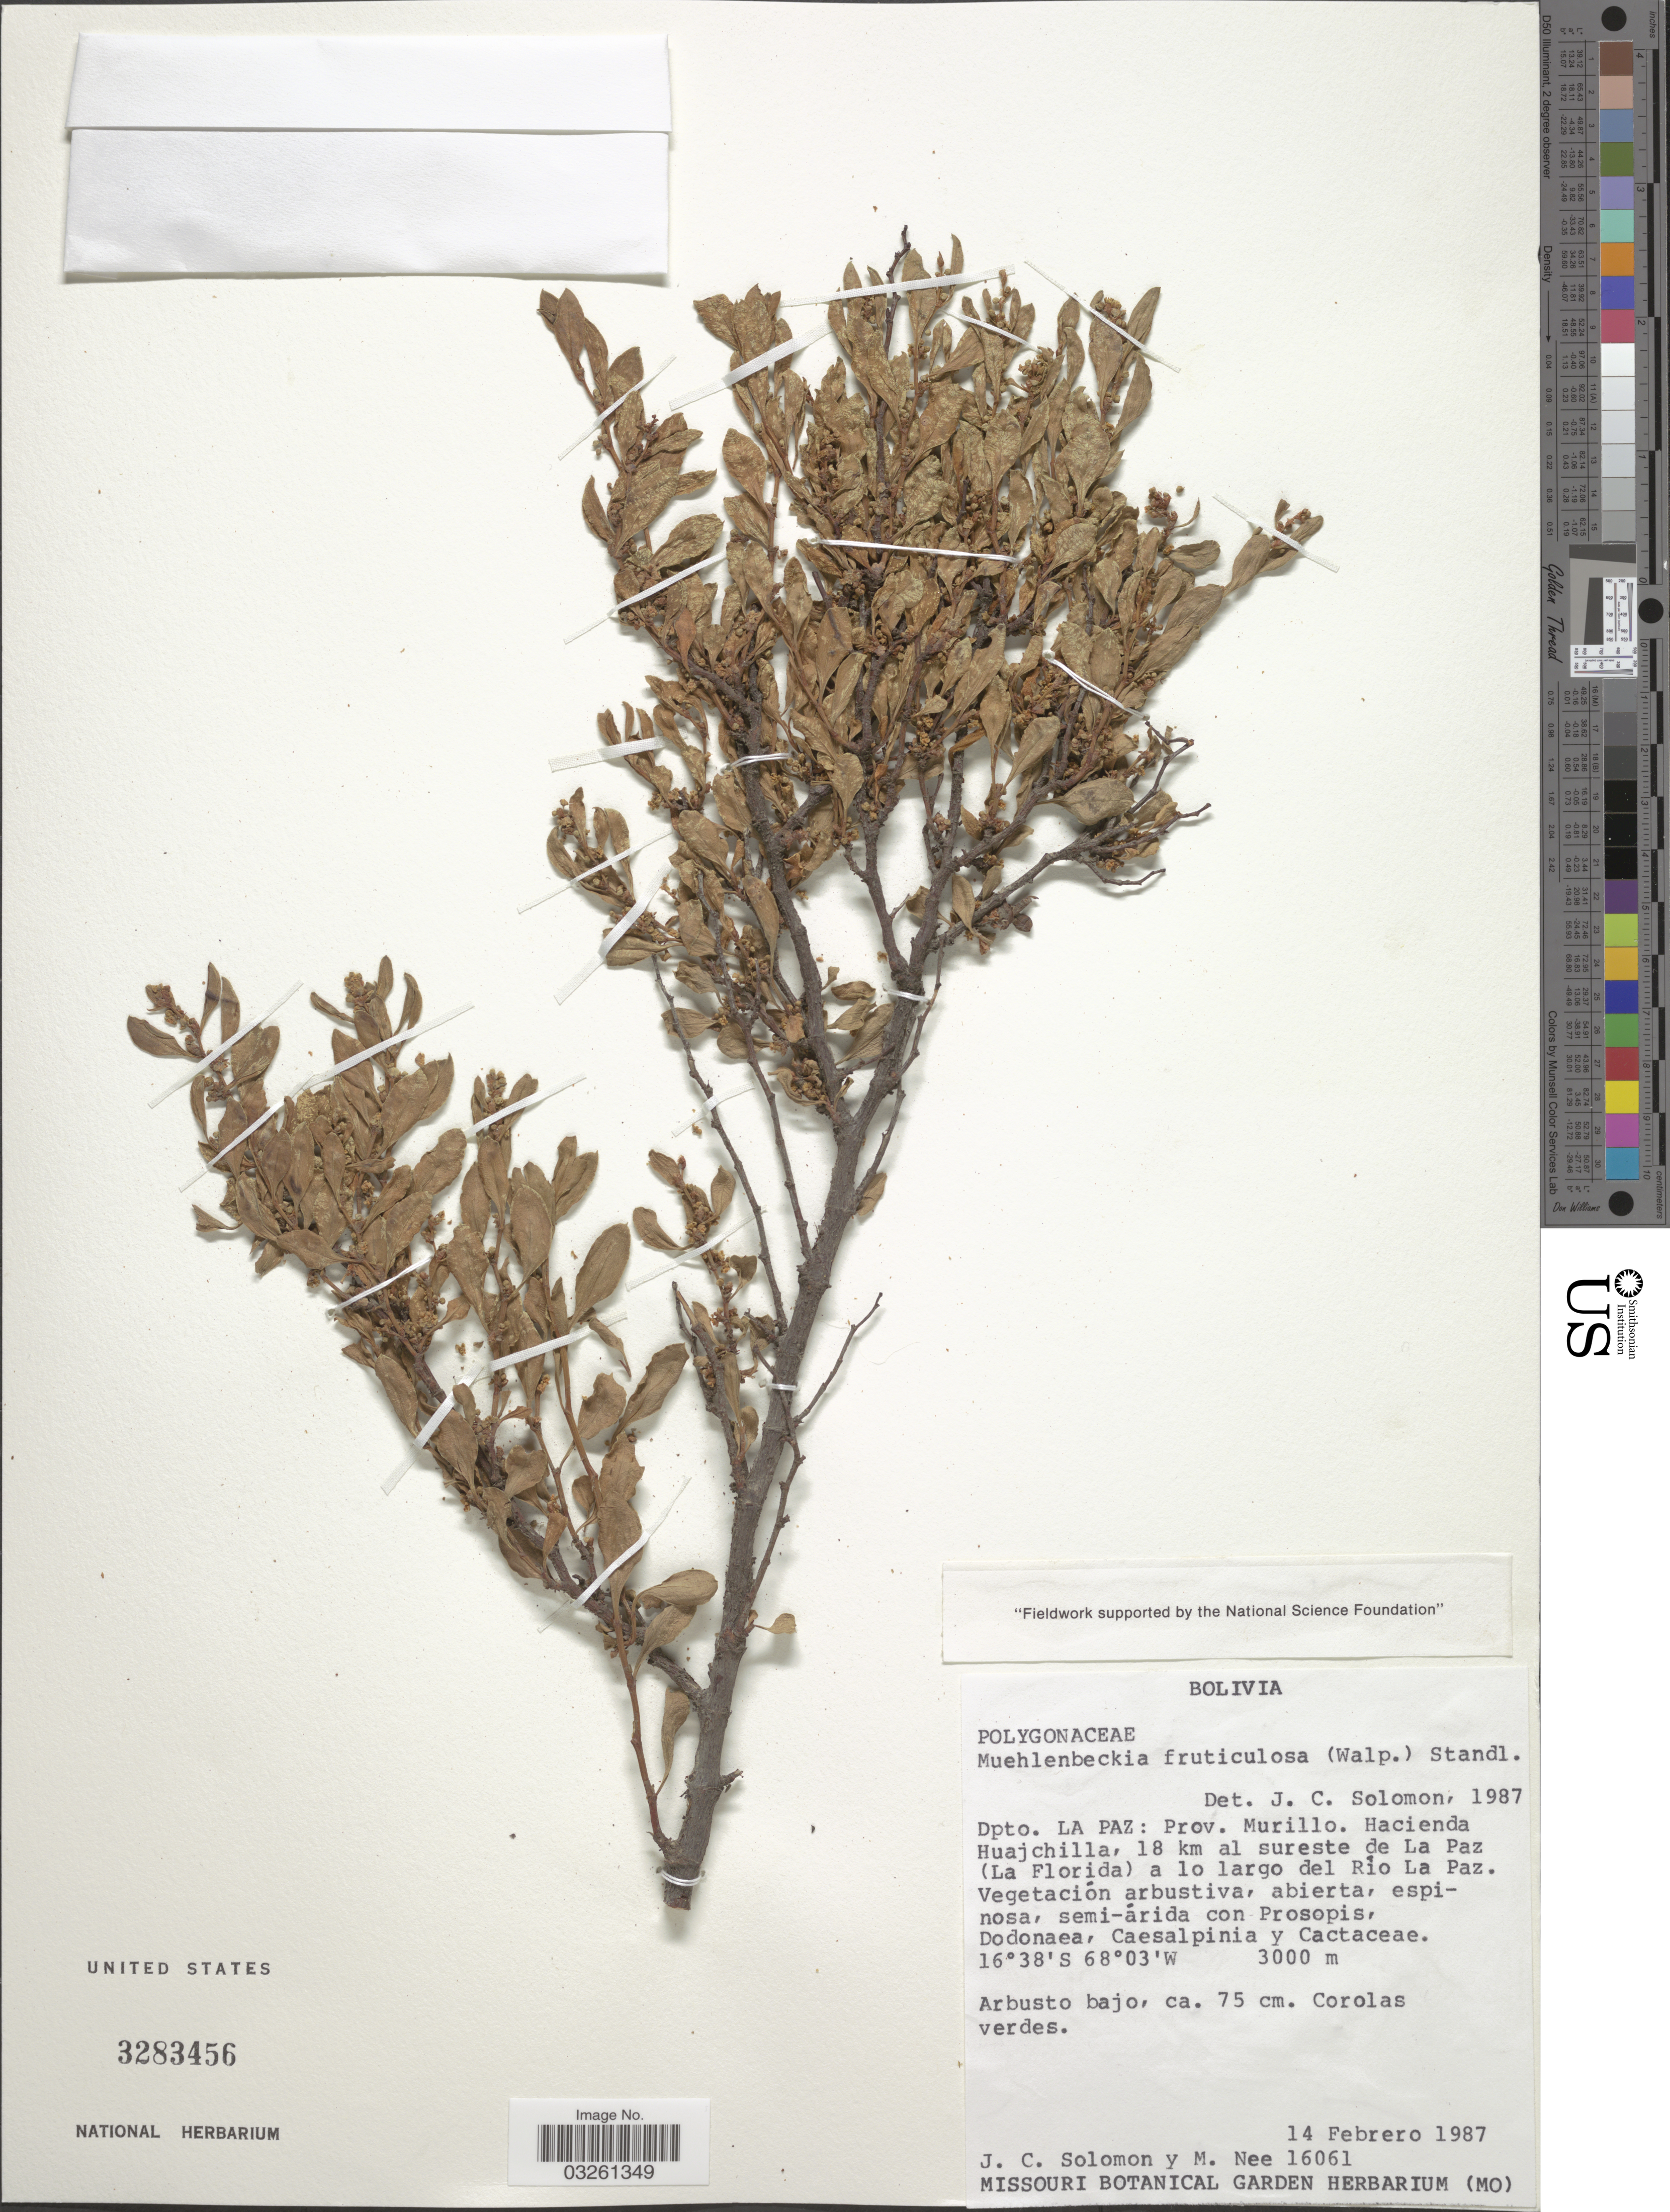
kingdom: Plantae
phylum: Tracheophyta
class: Magnoliopsida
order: Caryophyllales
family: Polygonaceae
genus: Muehlenbeckia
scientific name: Muehlenbeckia fruticulosa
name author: (Walp.) Standl.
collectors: J. C. Solomon & M. Nee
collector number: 16061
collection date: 1987-02-14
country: Bolivia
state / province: La Paz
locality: Dpto. La Paz: Prov. Murillo. Hacienda Huajchilla, 18 km al sureste de La Paz (La Florida) a lo largo del Río La Paz.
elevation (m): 3000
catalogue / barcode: US 3283456